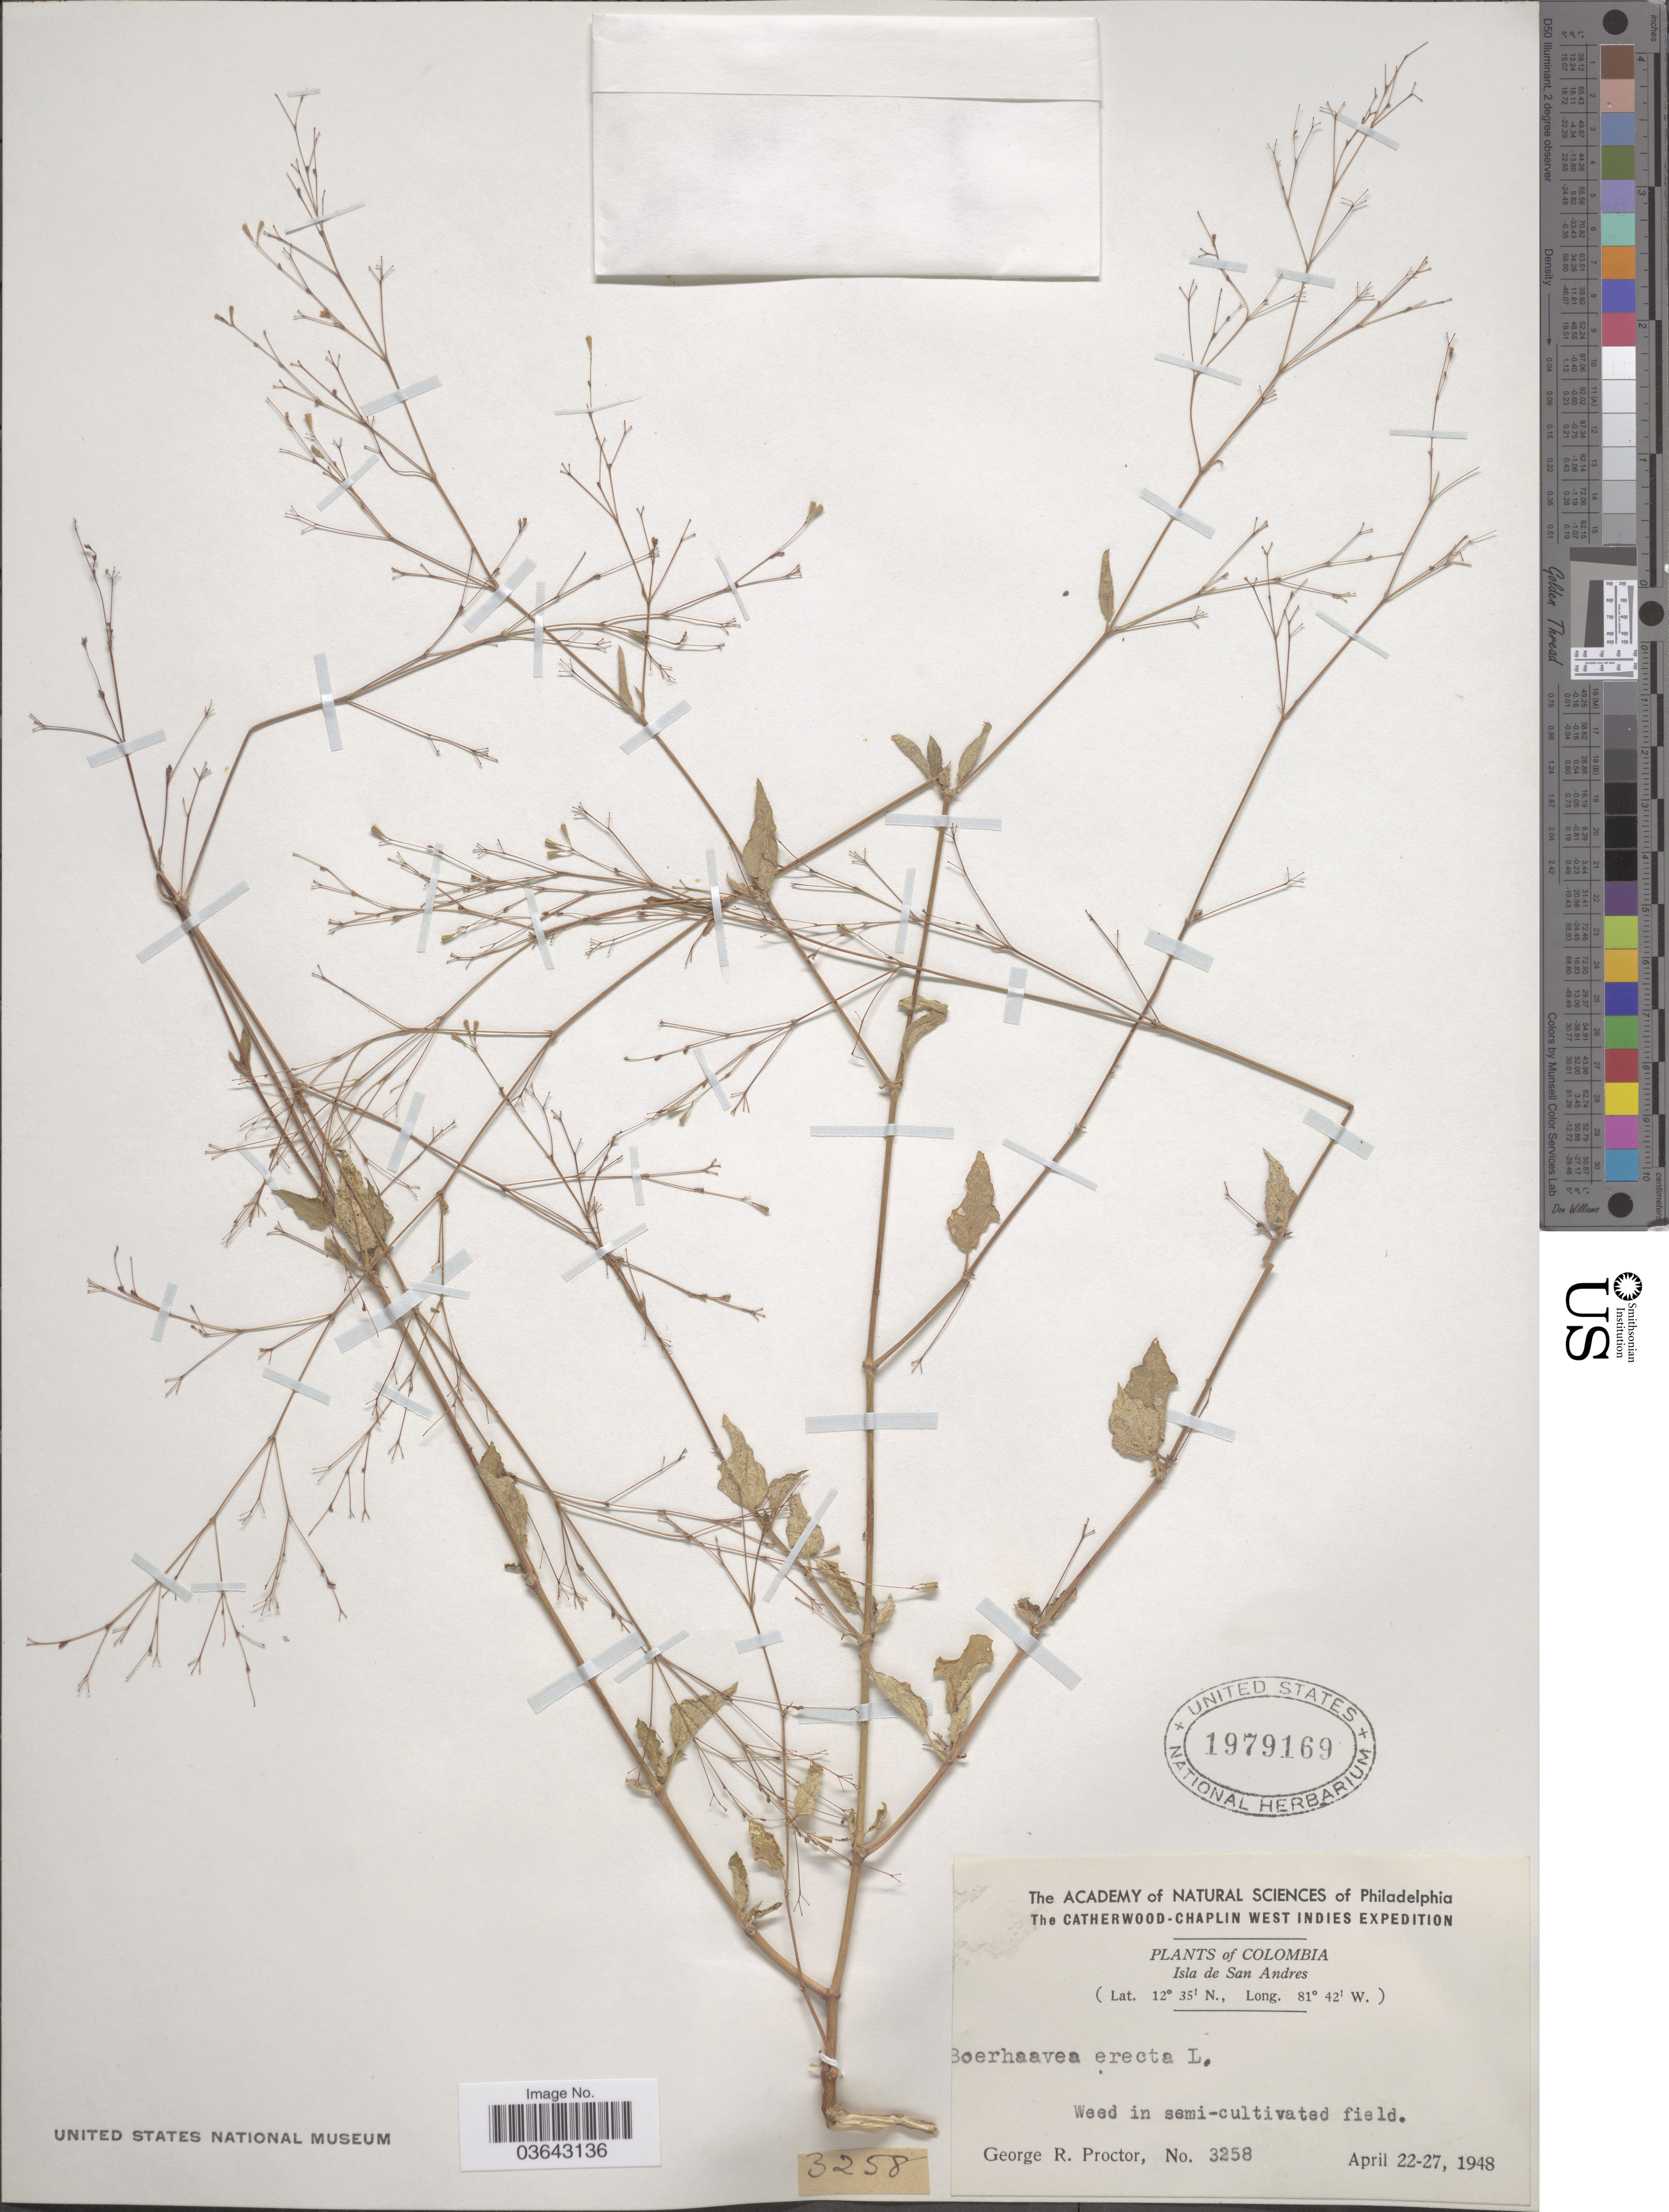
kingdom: Plantae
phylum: Tracheophyta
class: Magnoliopsida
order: Caryophyllales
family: Nyctaginaceae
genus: Boerhavia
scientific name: Boerhavia erecta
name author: L.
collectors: G. R. Proctor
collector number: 3258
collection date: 1948-04-22/1948-04-27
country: Colombia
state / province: San Andres y Providencia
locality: Isla de San Andres. Weed in semi-cultivated field.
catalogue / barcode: US 1979169